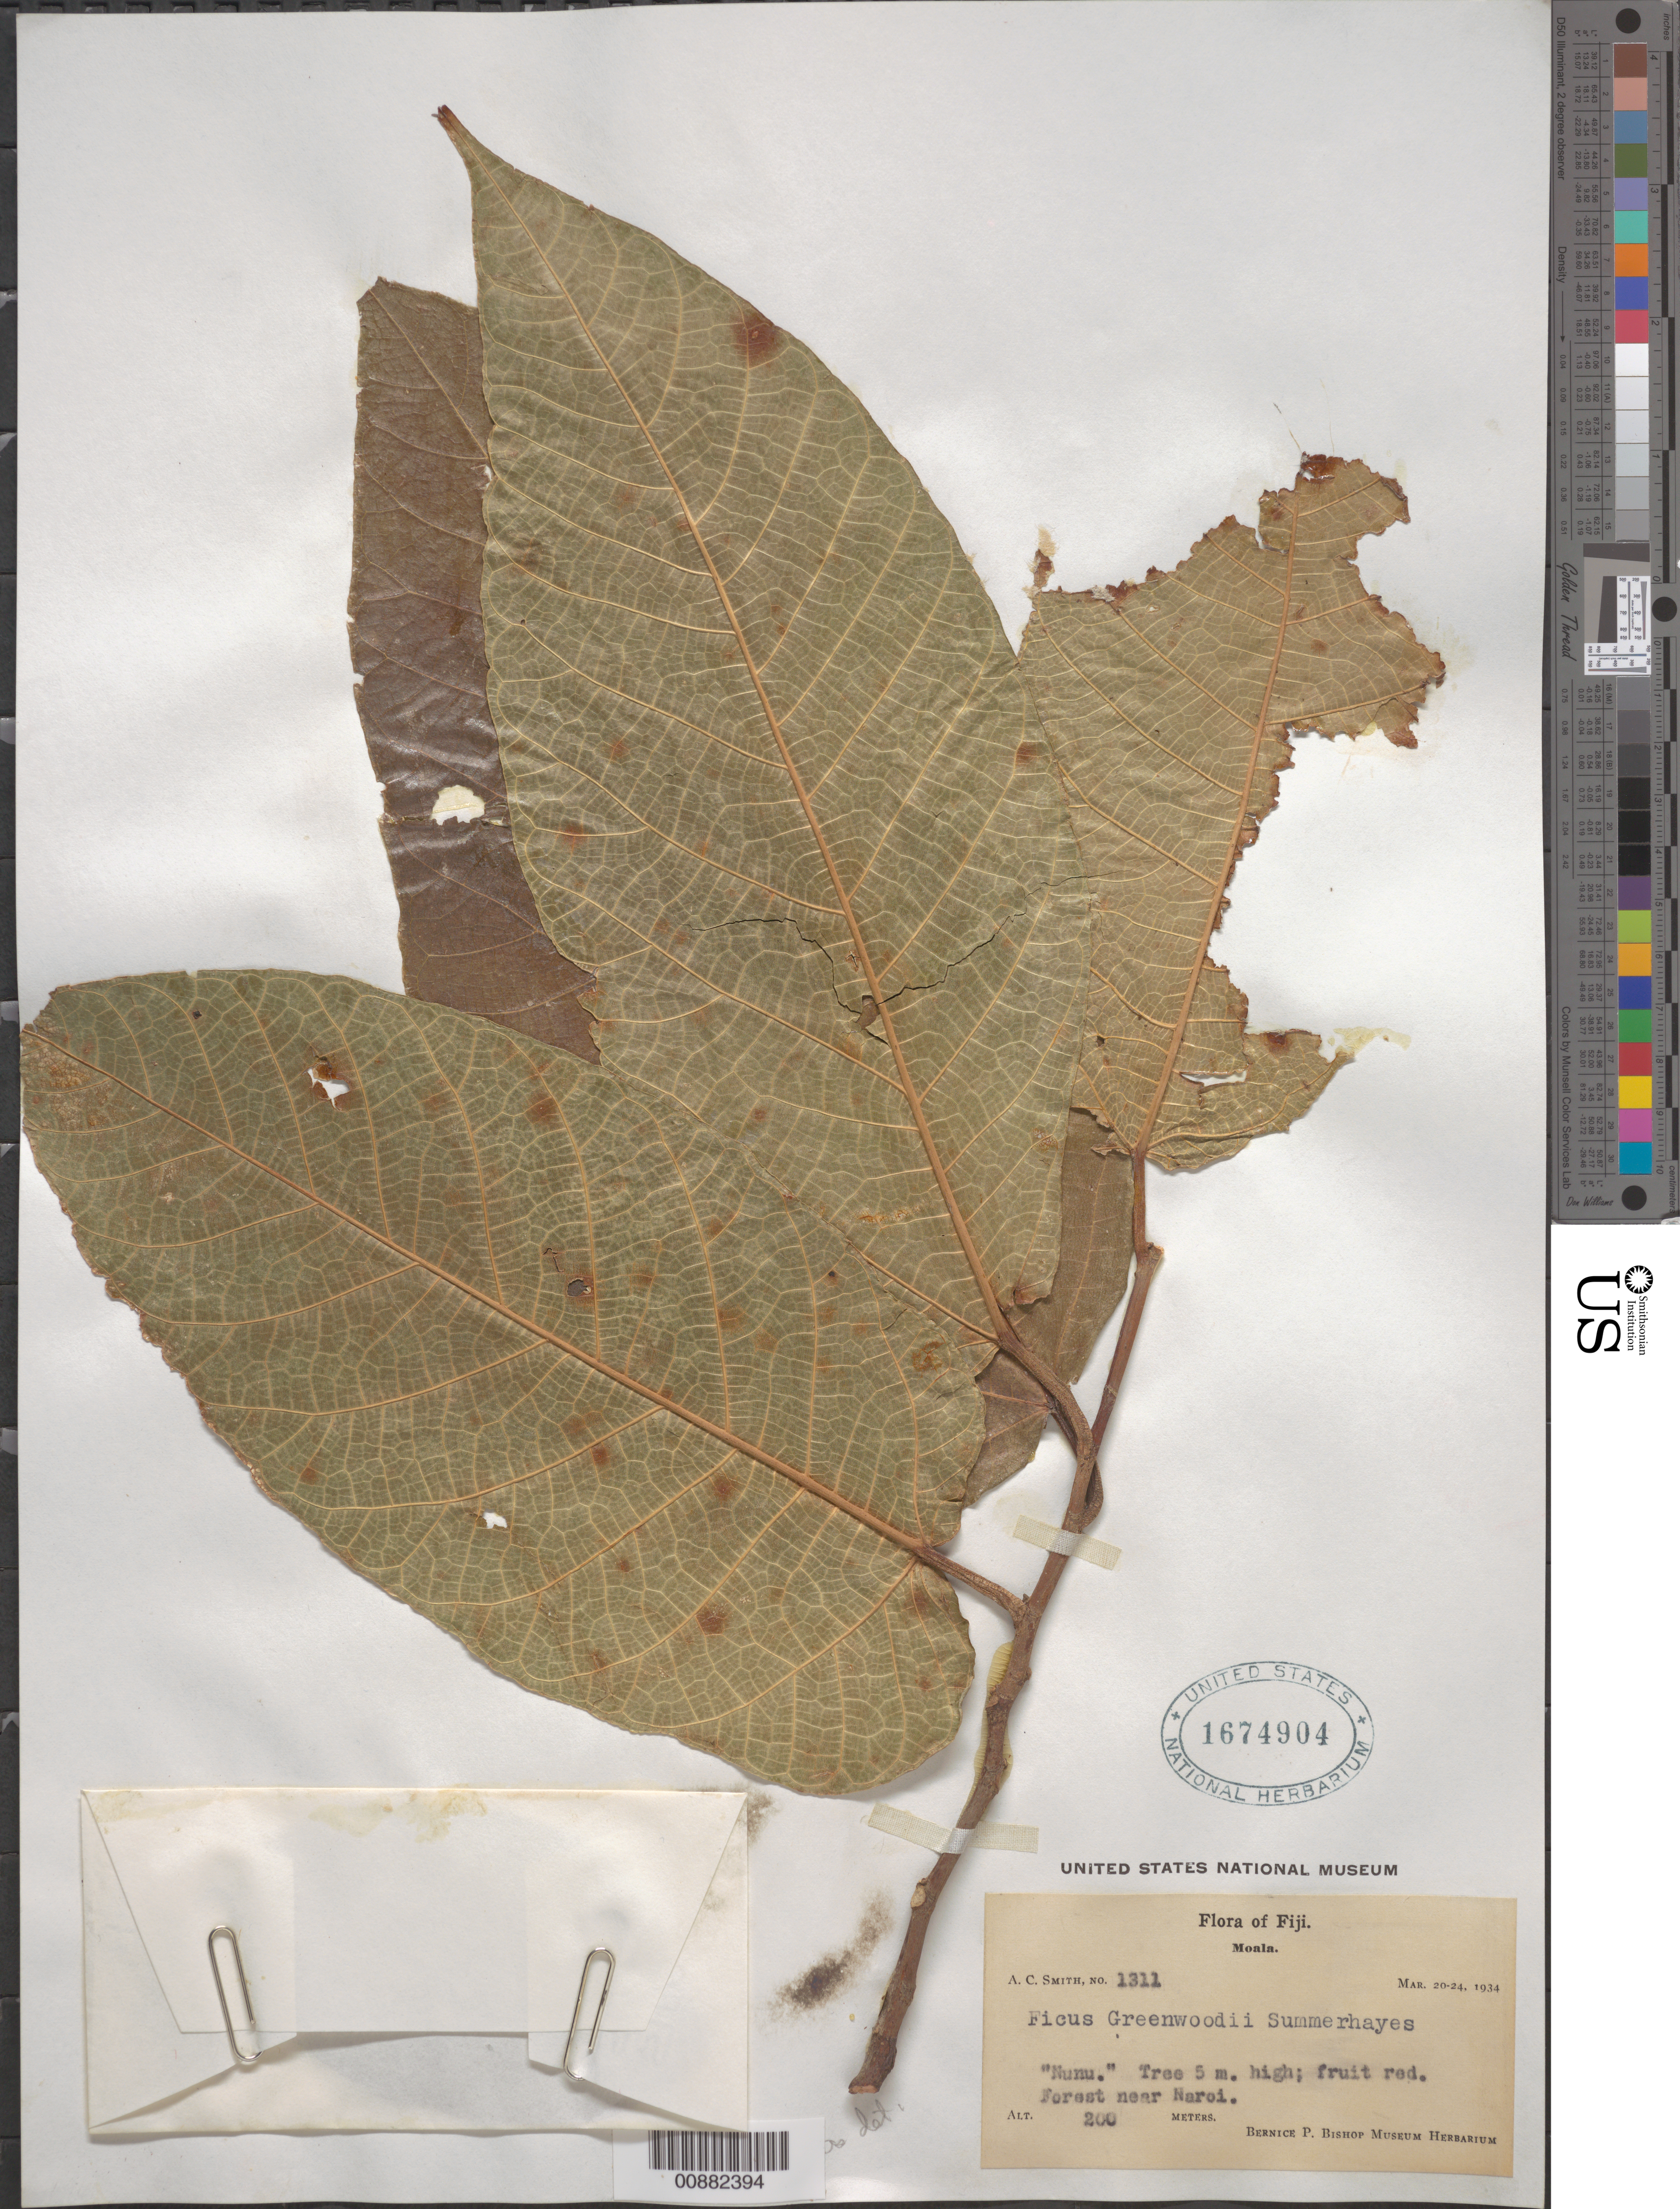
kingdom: Plantae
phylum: Tracheophyta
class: Magnoliopsida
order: Rosales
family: Moraceae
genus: Ficus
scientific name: Ficus greenwoodii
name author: Summerh.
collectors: C. A. Smith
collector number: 1311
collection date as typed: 20 Mar 1934 to 24 Mar 1934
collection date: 1934-03-20/1934-03-24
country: Fiji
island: Moala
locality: Near Naroi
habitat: Forest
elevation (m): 200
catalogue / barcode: US 1674904